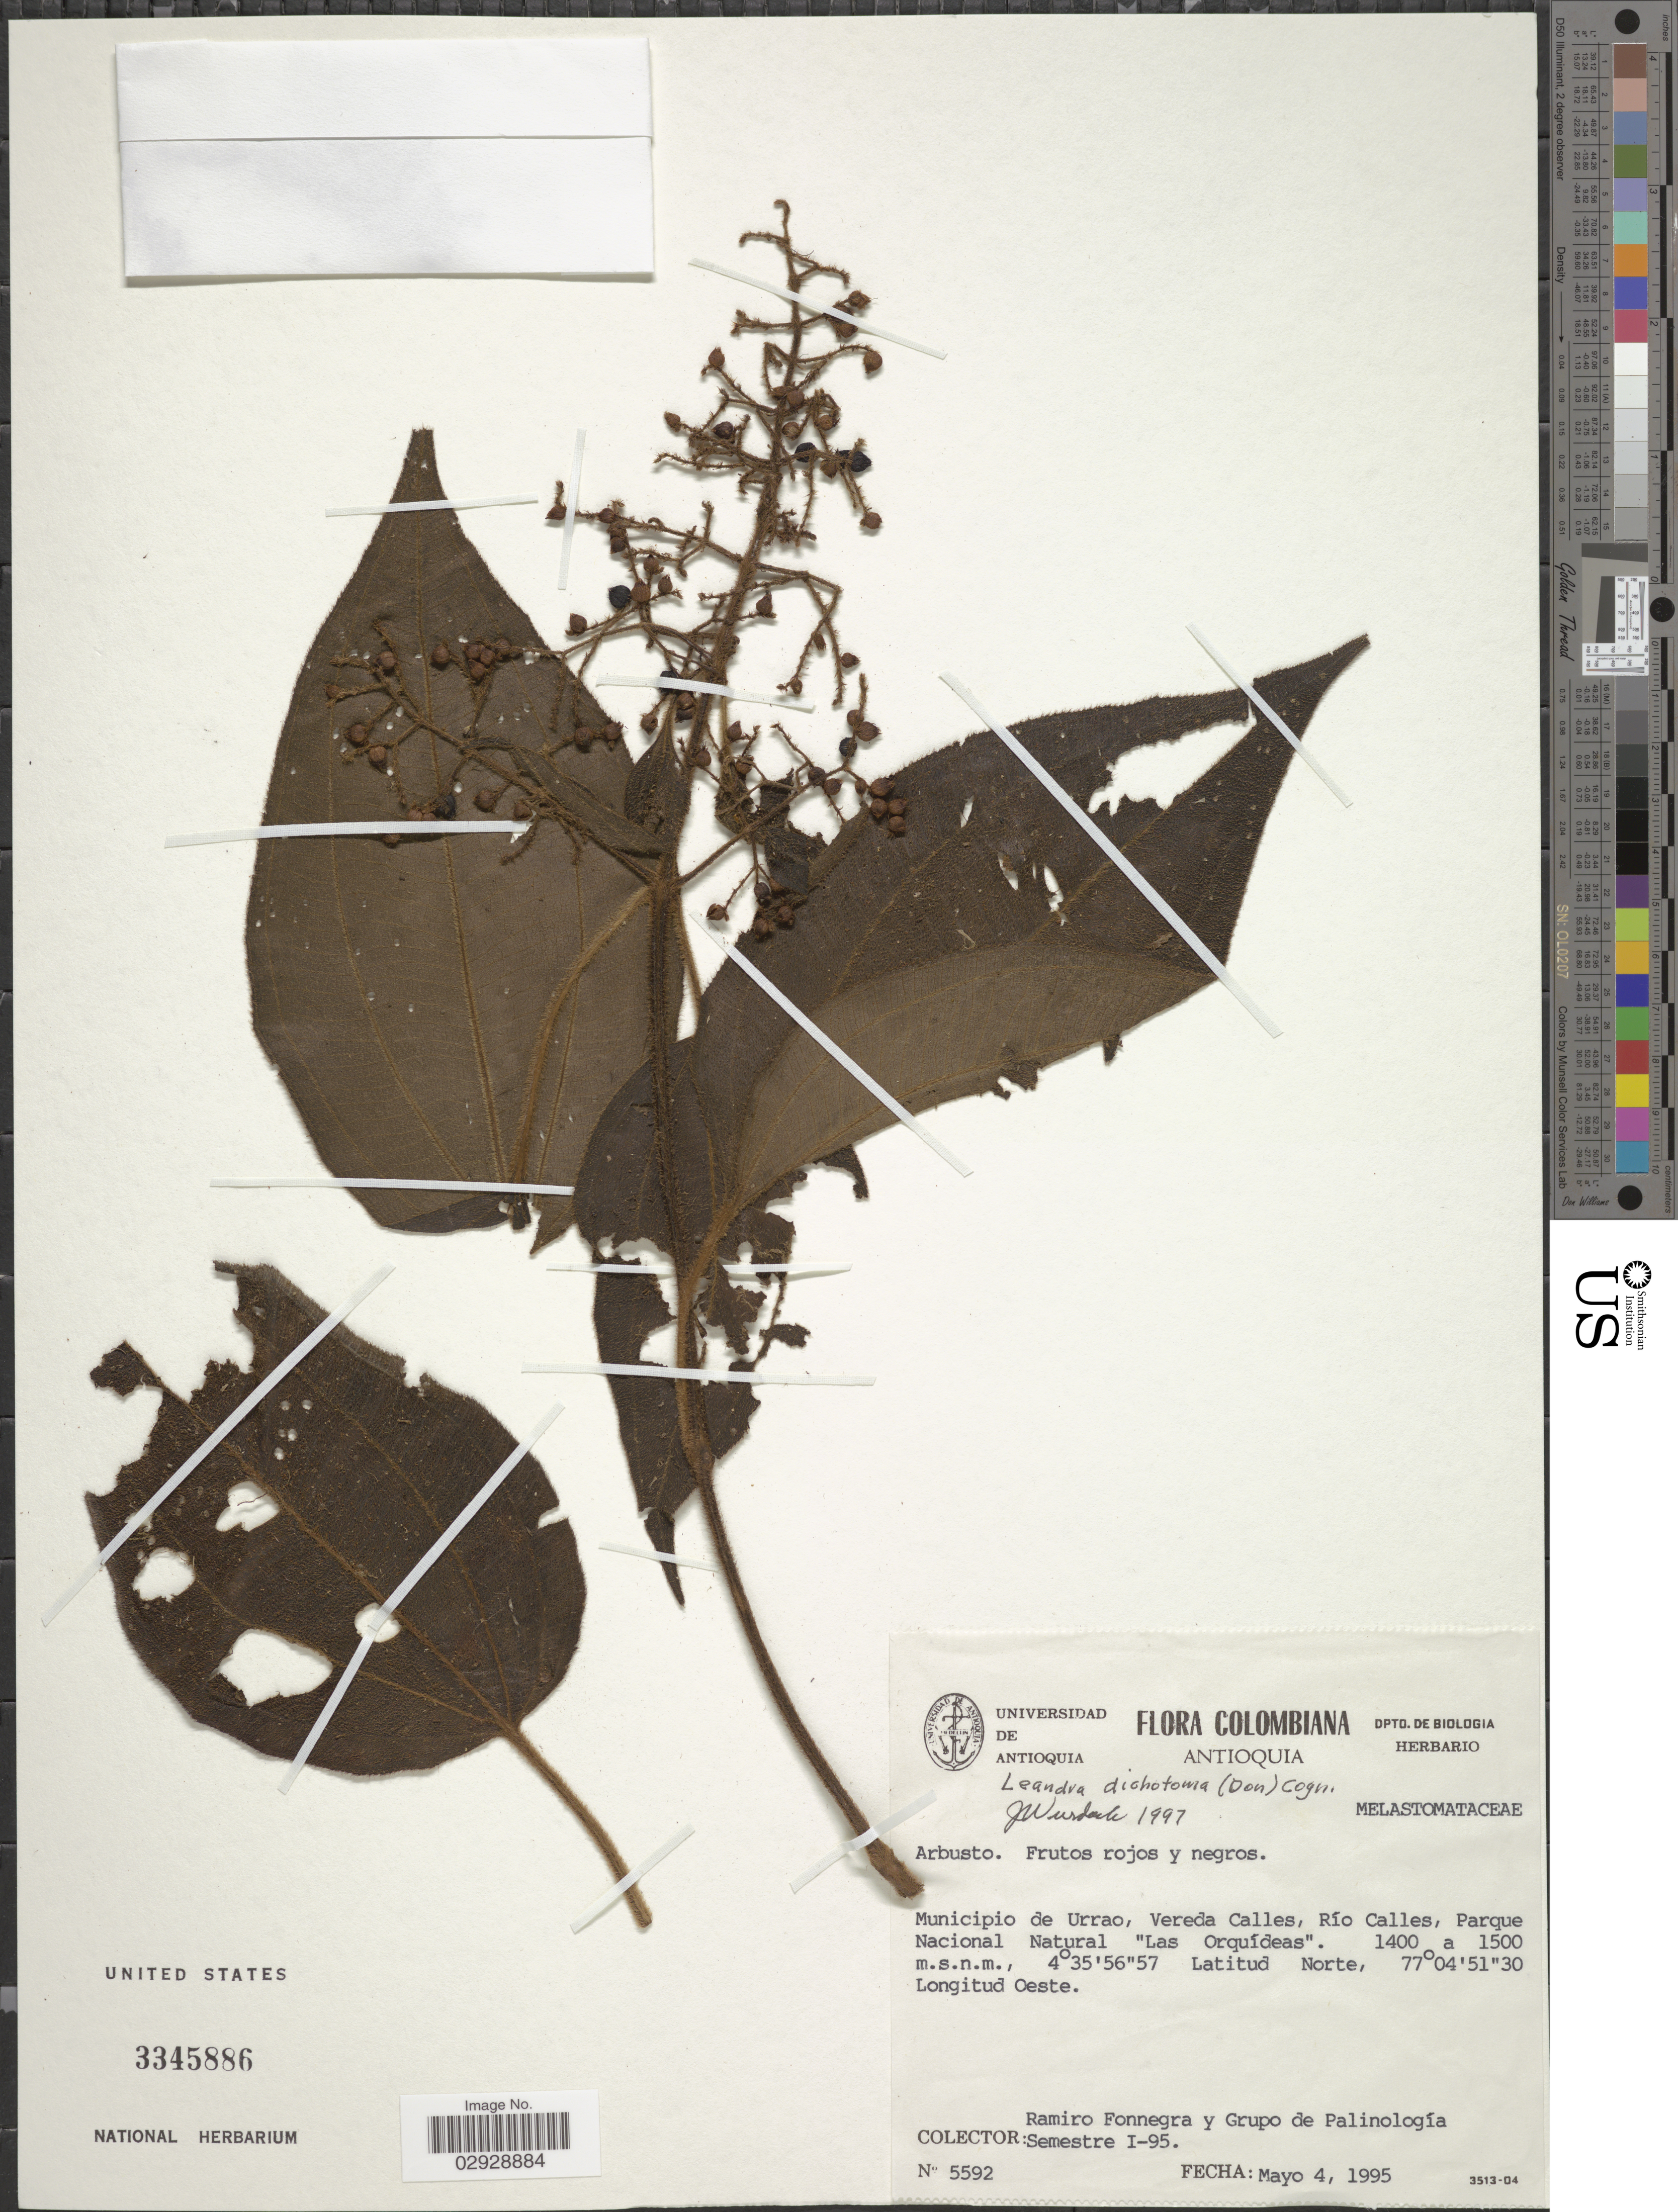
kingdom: Plantae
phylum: Tracheophyta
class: Magnoliopsida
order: Myrtales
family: Melastomataceae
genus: Leandra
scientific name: Leandra dichotoma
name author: (D. Don) Cogn.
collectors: R. Fonnegra & Grupo de Palinología Semestre I-95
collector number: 5592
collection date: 1995-05-04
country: Colombia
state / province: Antioquia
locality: Municipio de Urrao, Vereda Calles, Río Calles, Parque Nacional Natural "Las Orquídeas".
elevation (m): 1400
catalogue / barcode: US 3345886